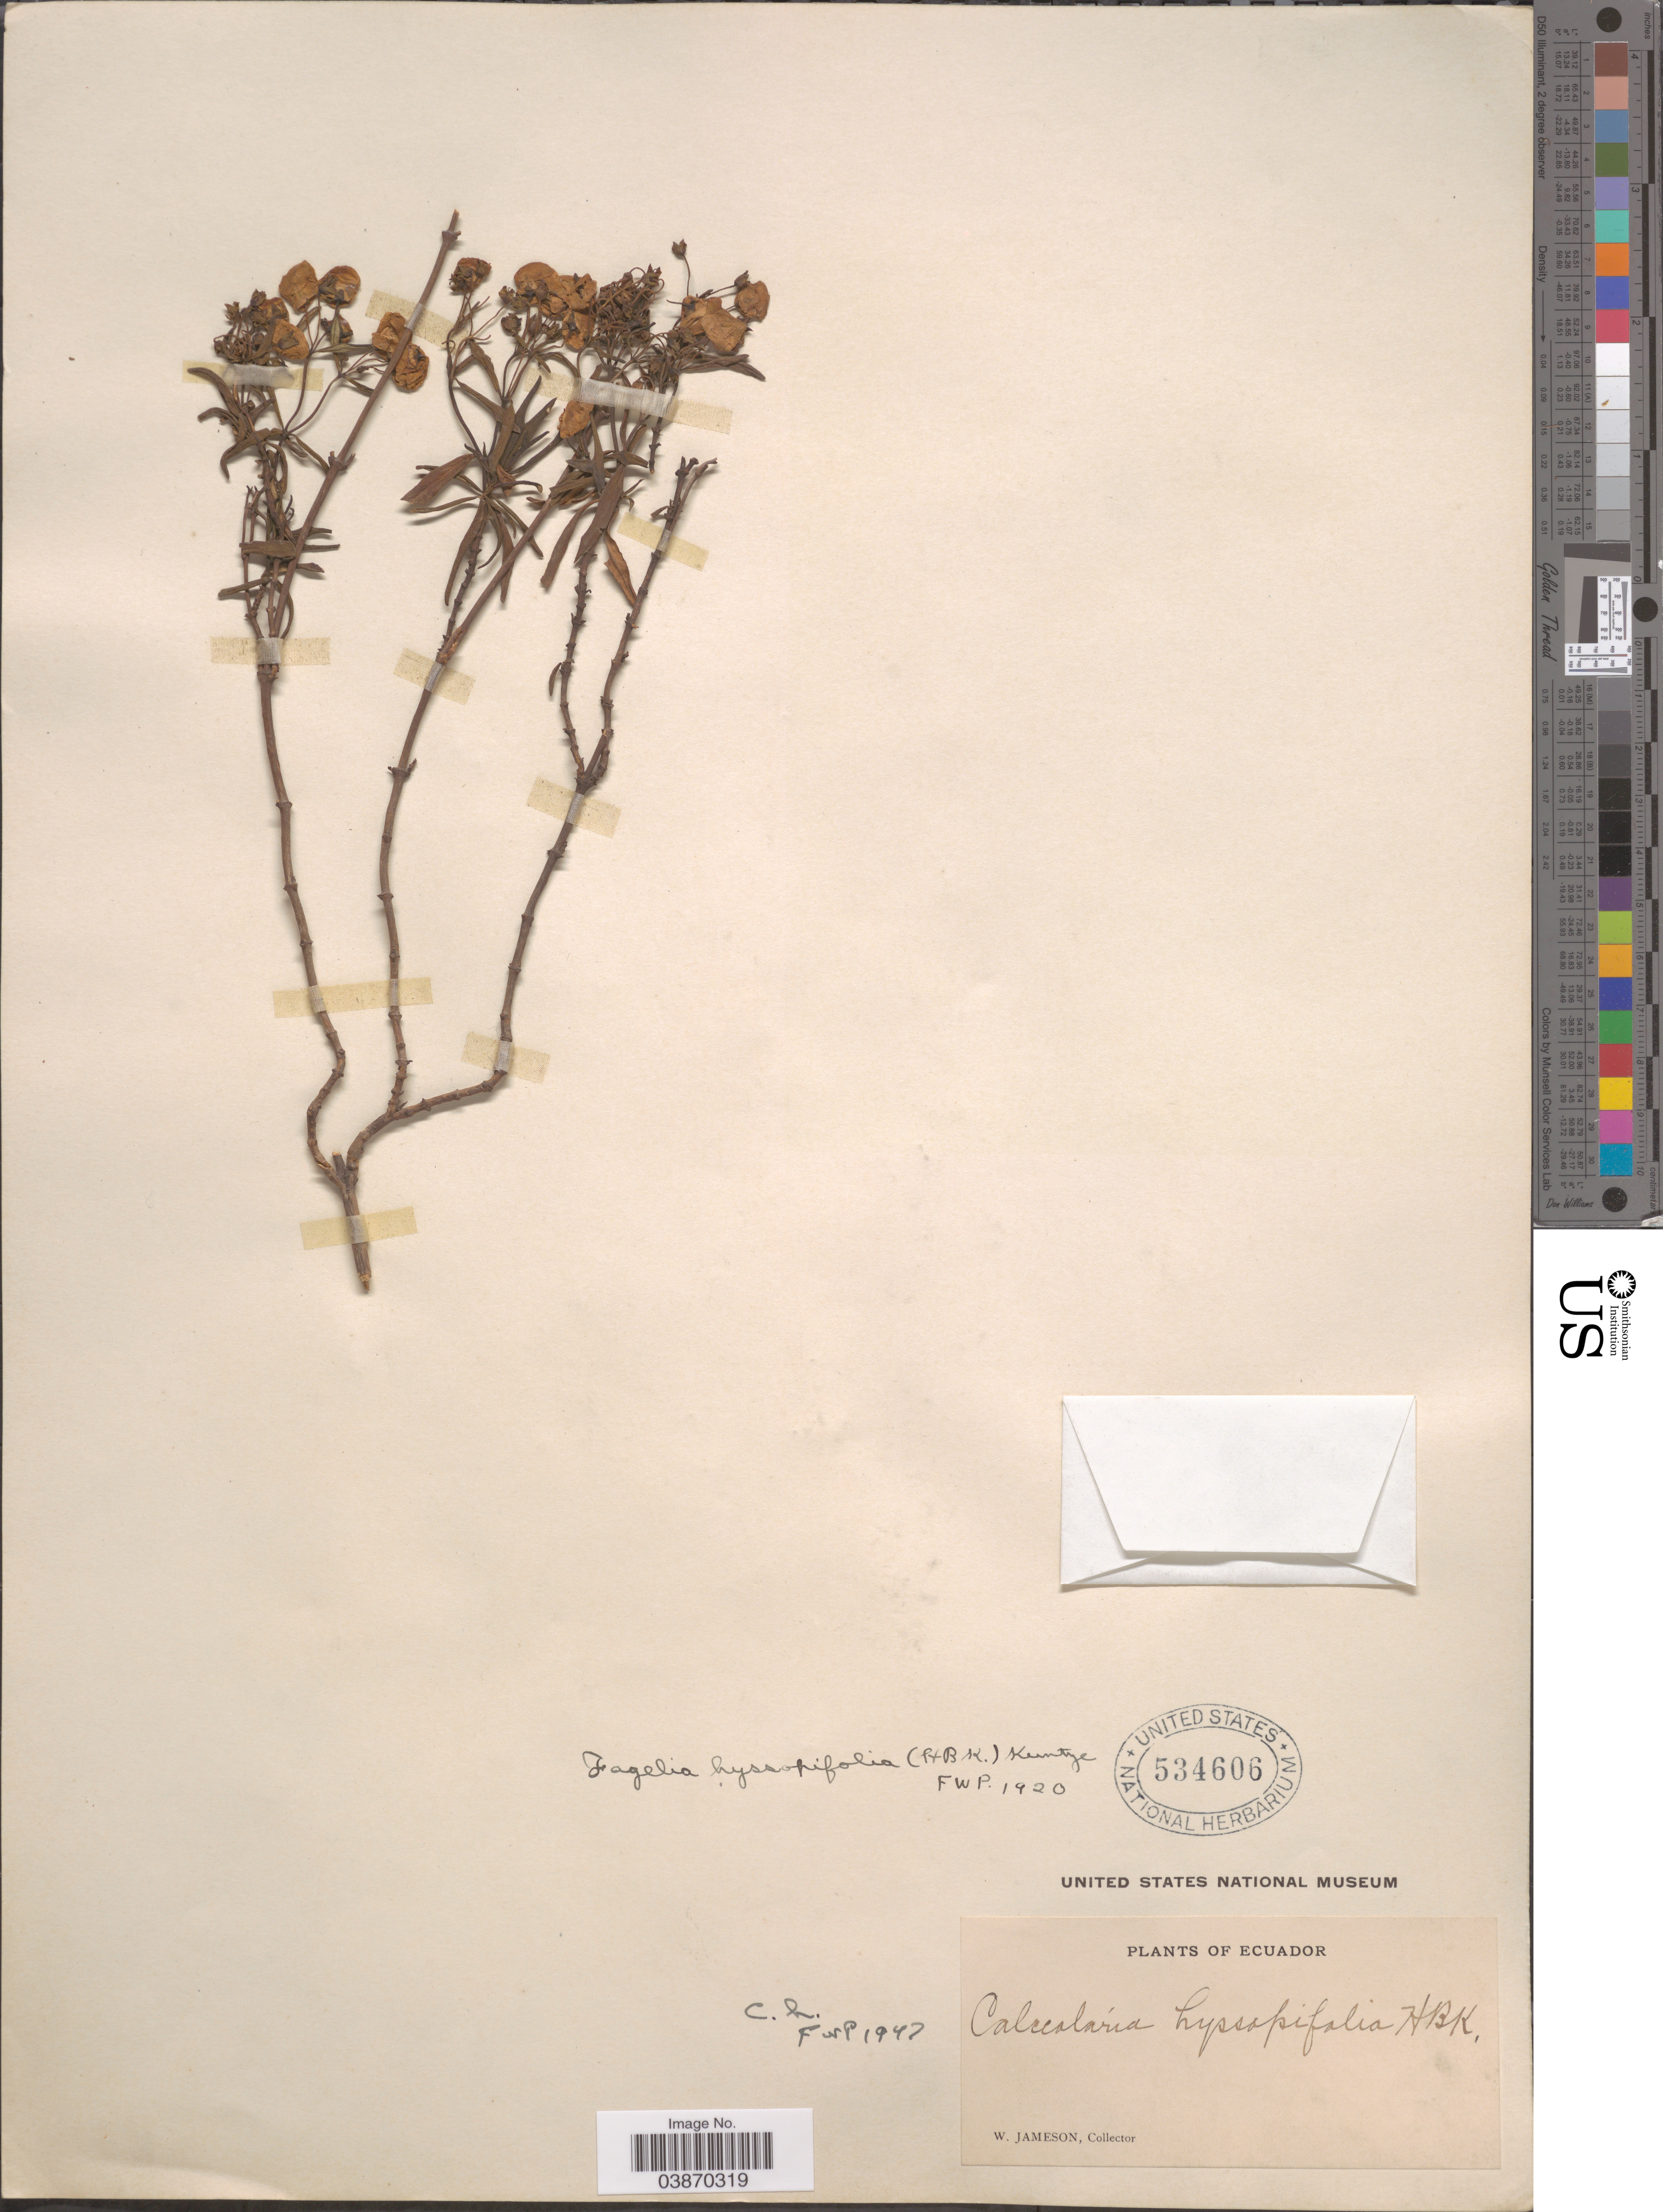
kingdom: Plantae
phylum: Tracheophyta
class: Magnoliopsida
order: Lamiales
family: Calceolariaceae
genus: Calceolaria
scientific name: Calceolaria hyssopifolia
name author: Kunth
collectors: W. Jameson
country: Ecuador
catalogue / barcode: US 534606